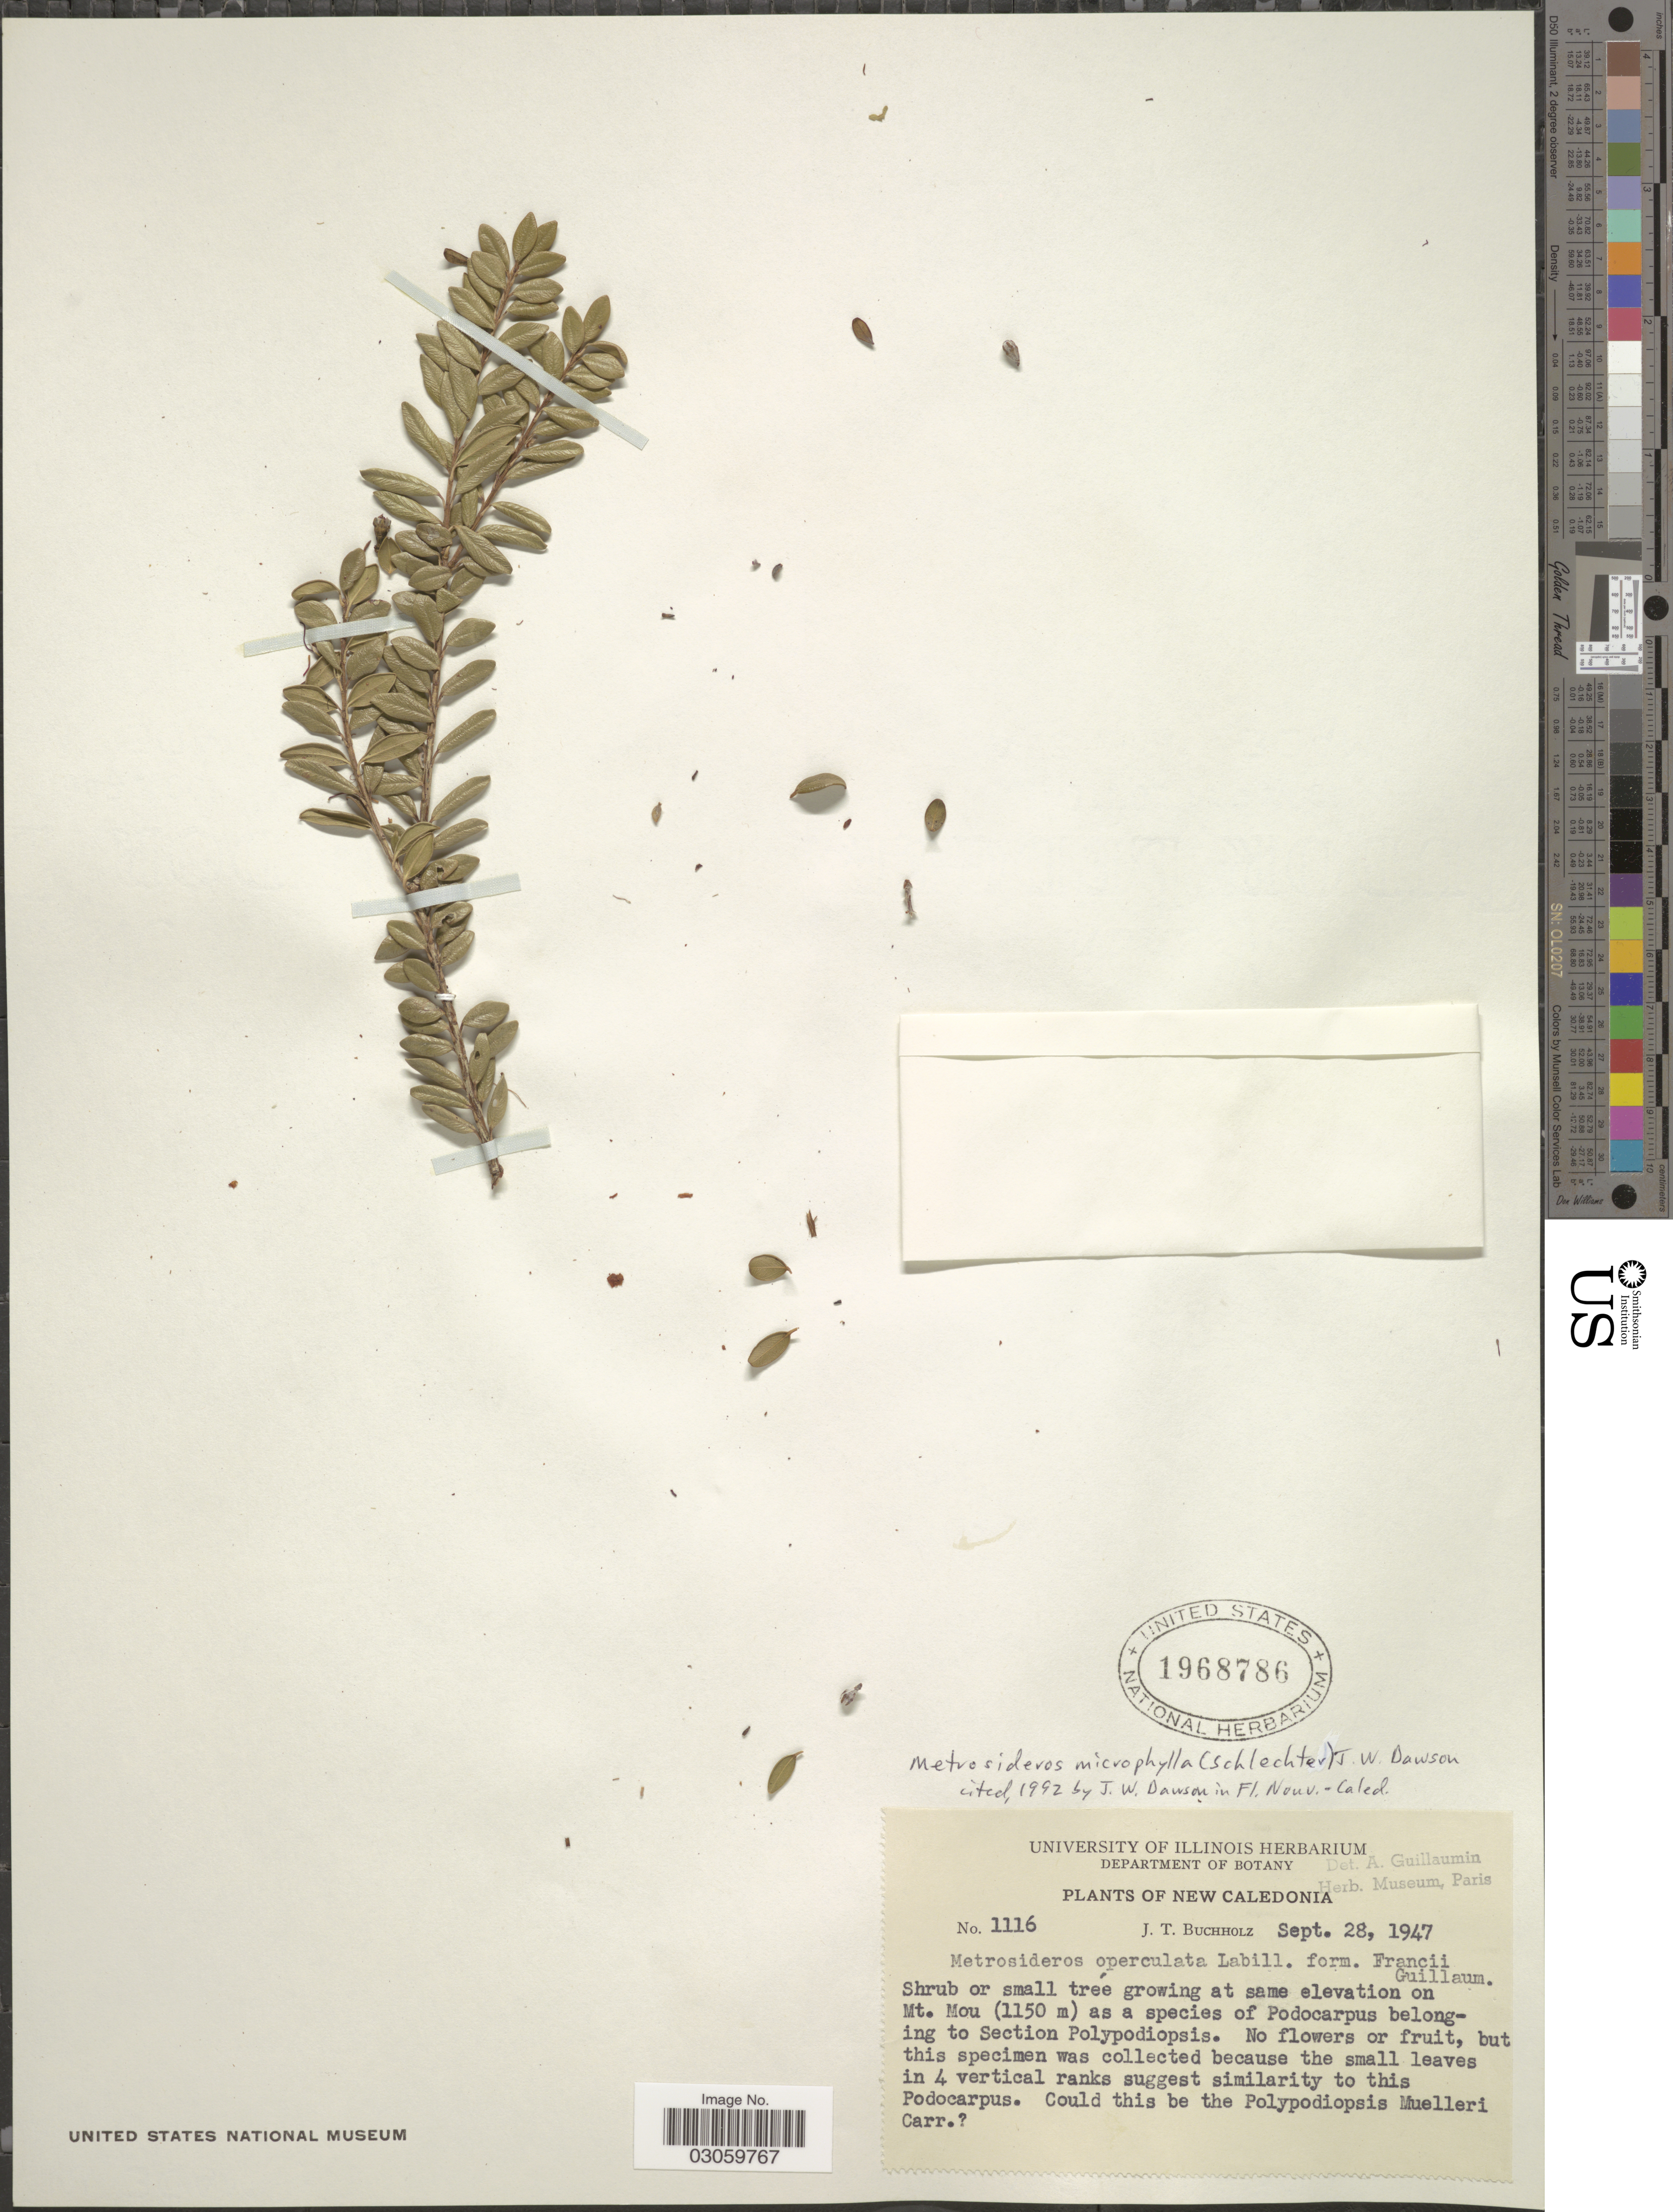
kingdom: Plantae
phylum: Tracheophyta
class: Magnoliopsida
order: Myrtales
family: Myrtaceae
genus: Metrosideros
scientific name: Metrosideros microphylla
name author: (Schltr.) J.W. Dawson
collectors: J. T. Buchholz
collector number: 1116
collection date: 1947-09-28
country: New Caledonia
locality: Mt. Mou.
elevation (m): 1150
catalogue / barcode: US 1968786